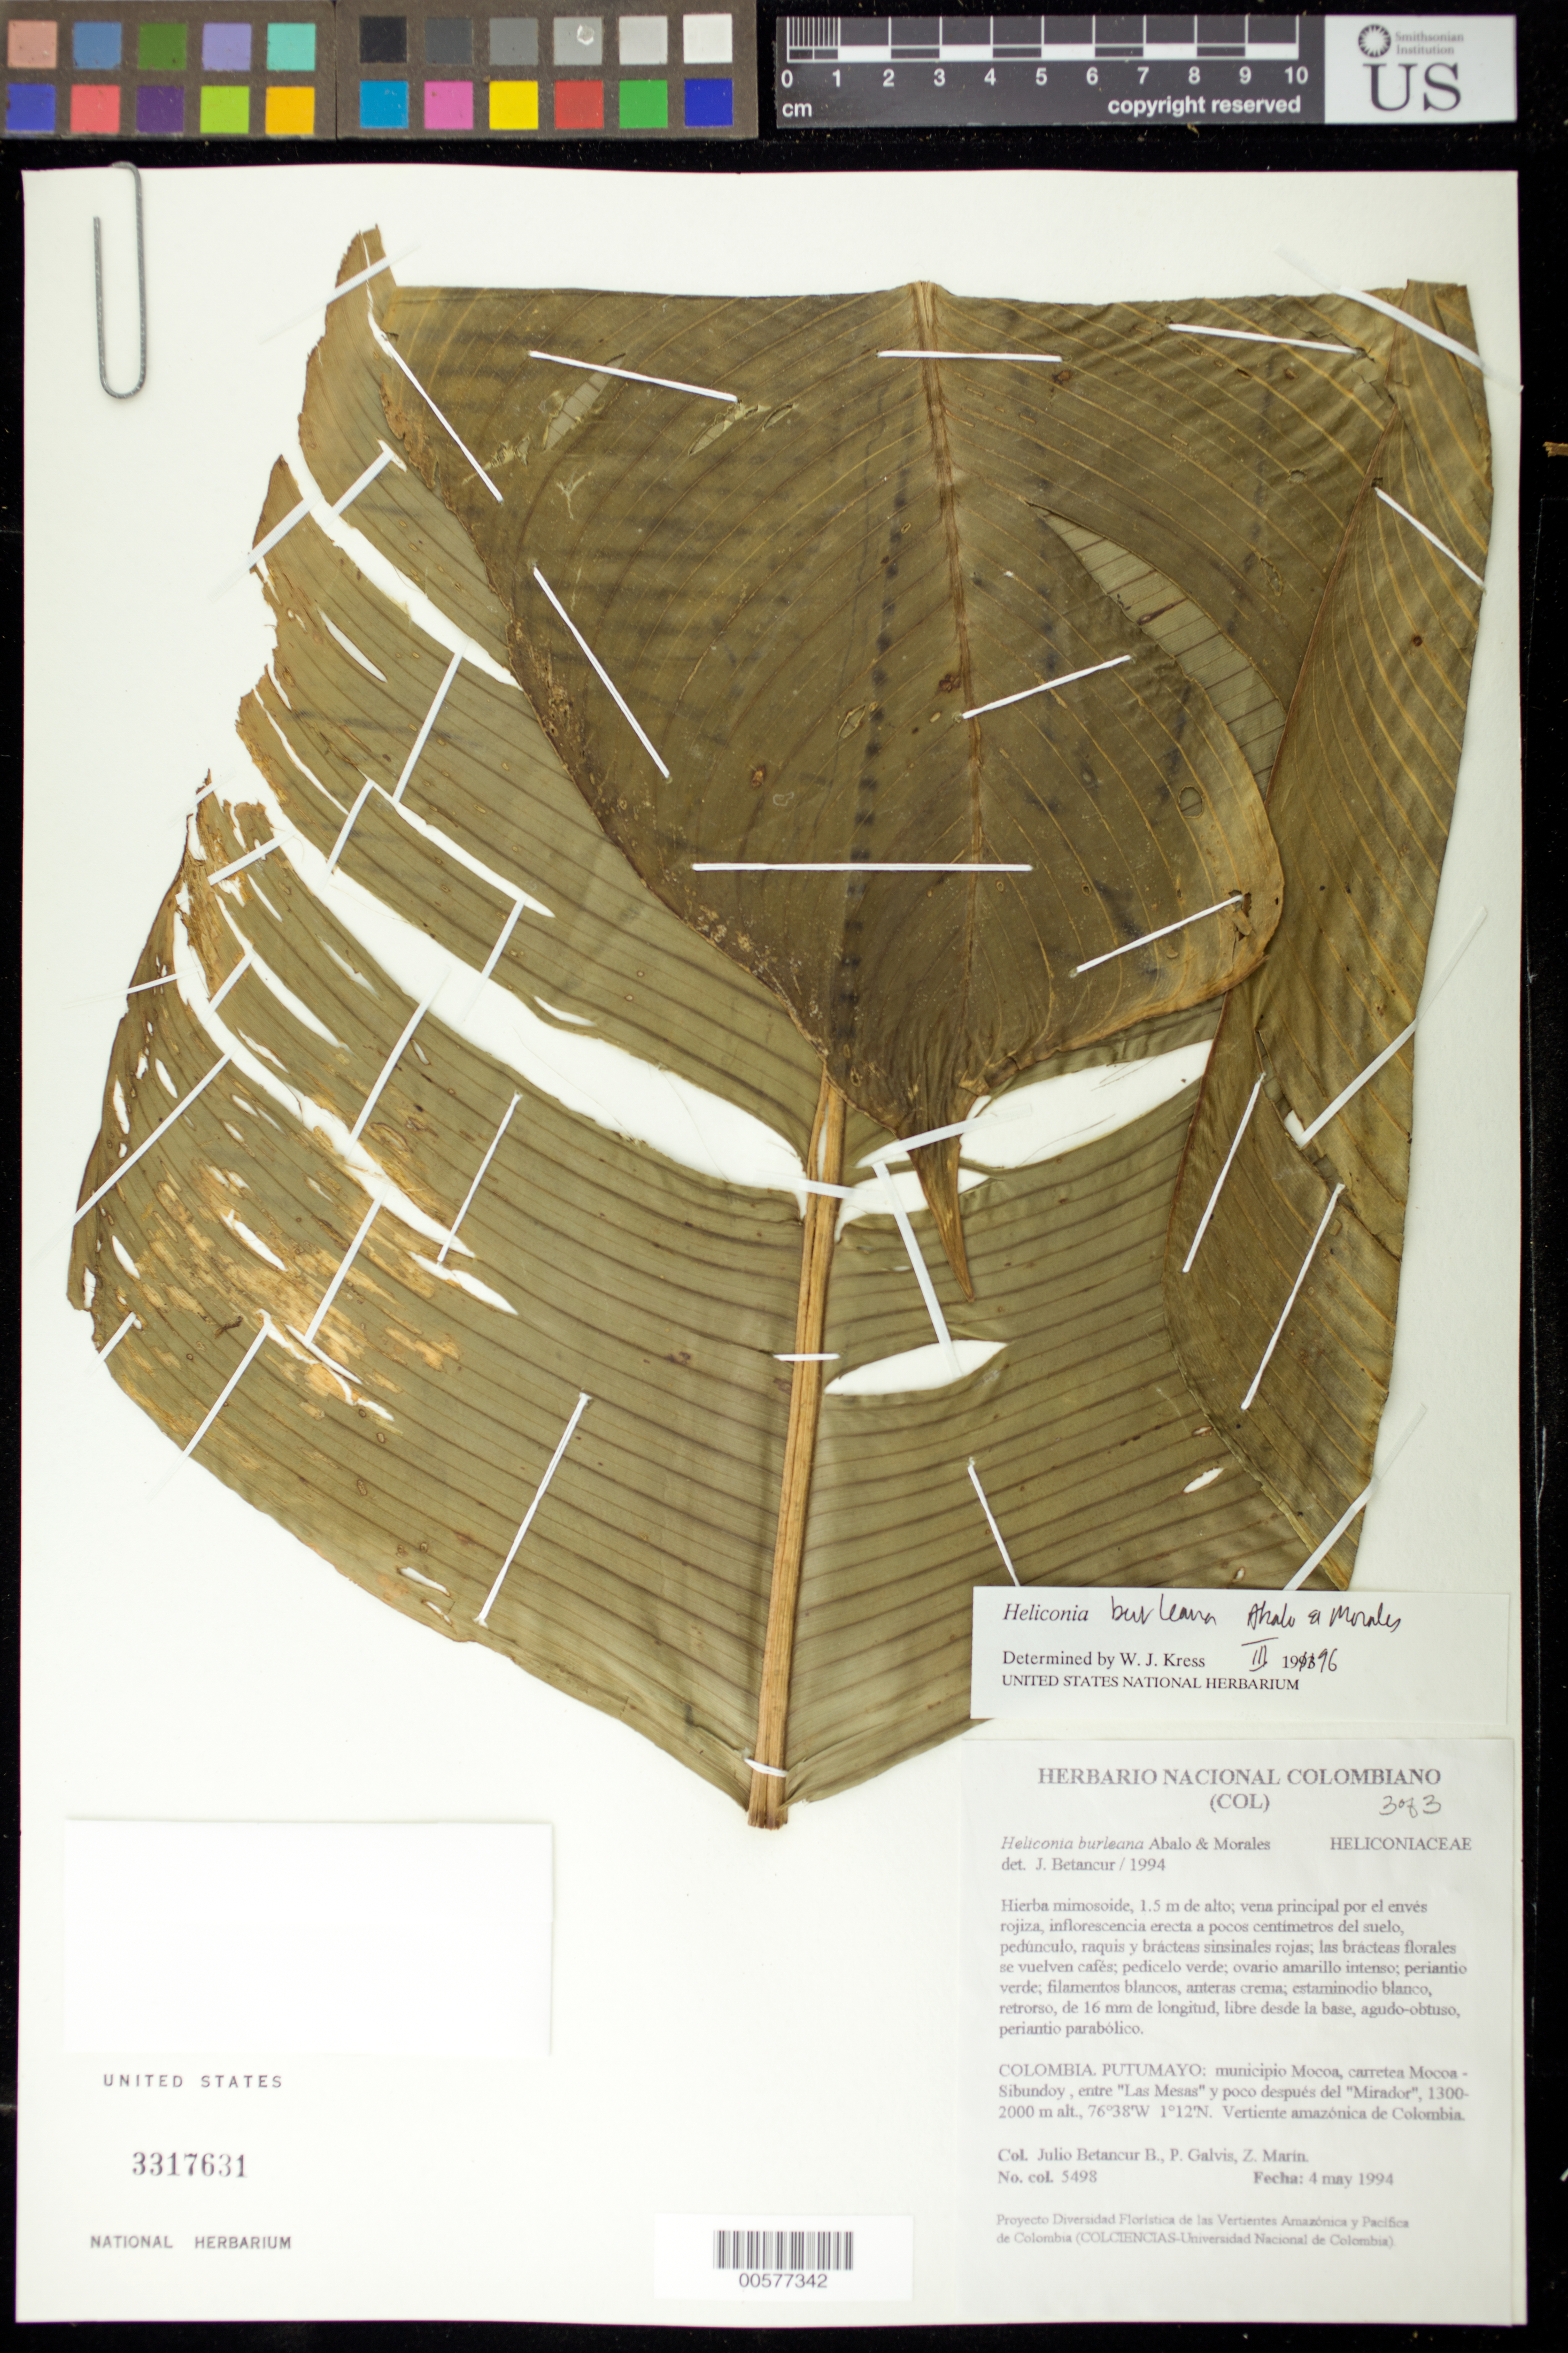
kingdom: Plantae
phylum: Tracheophyta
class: Liliopsida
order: Zingiberales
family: Heliconiaceae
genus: Heliconia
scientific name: Heliconia burleana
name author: Abalo & G. Morales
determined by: Betancur, J. C.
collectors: J. C. Betancur, P. Galvis & Z. Marin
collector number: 5498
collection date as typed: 04 May 1994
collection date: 1994-05-04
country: Colombia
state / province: Putumayo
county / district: Mocoa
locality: Mocao-Sibundoy Hwy., between "Las Mesas" and "Mirador".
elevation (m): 1300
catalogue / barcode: US 3317631